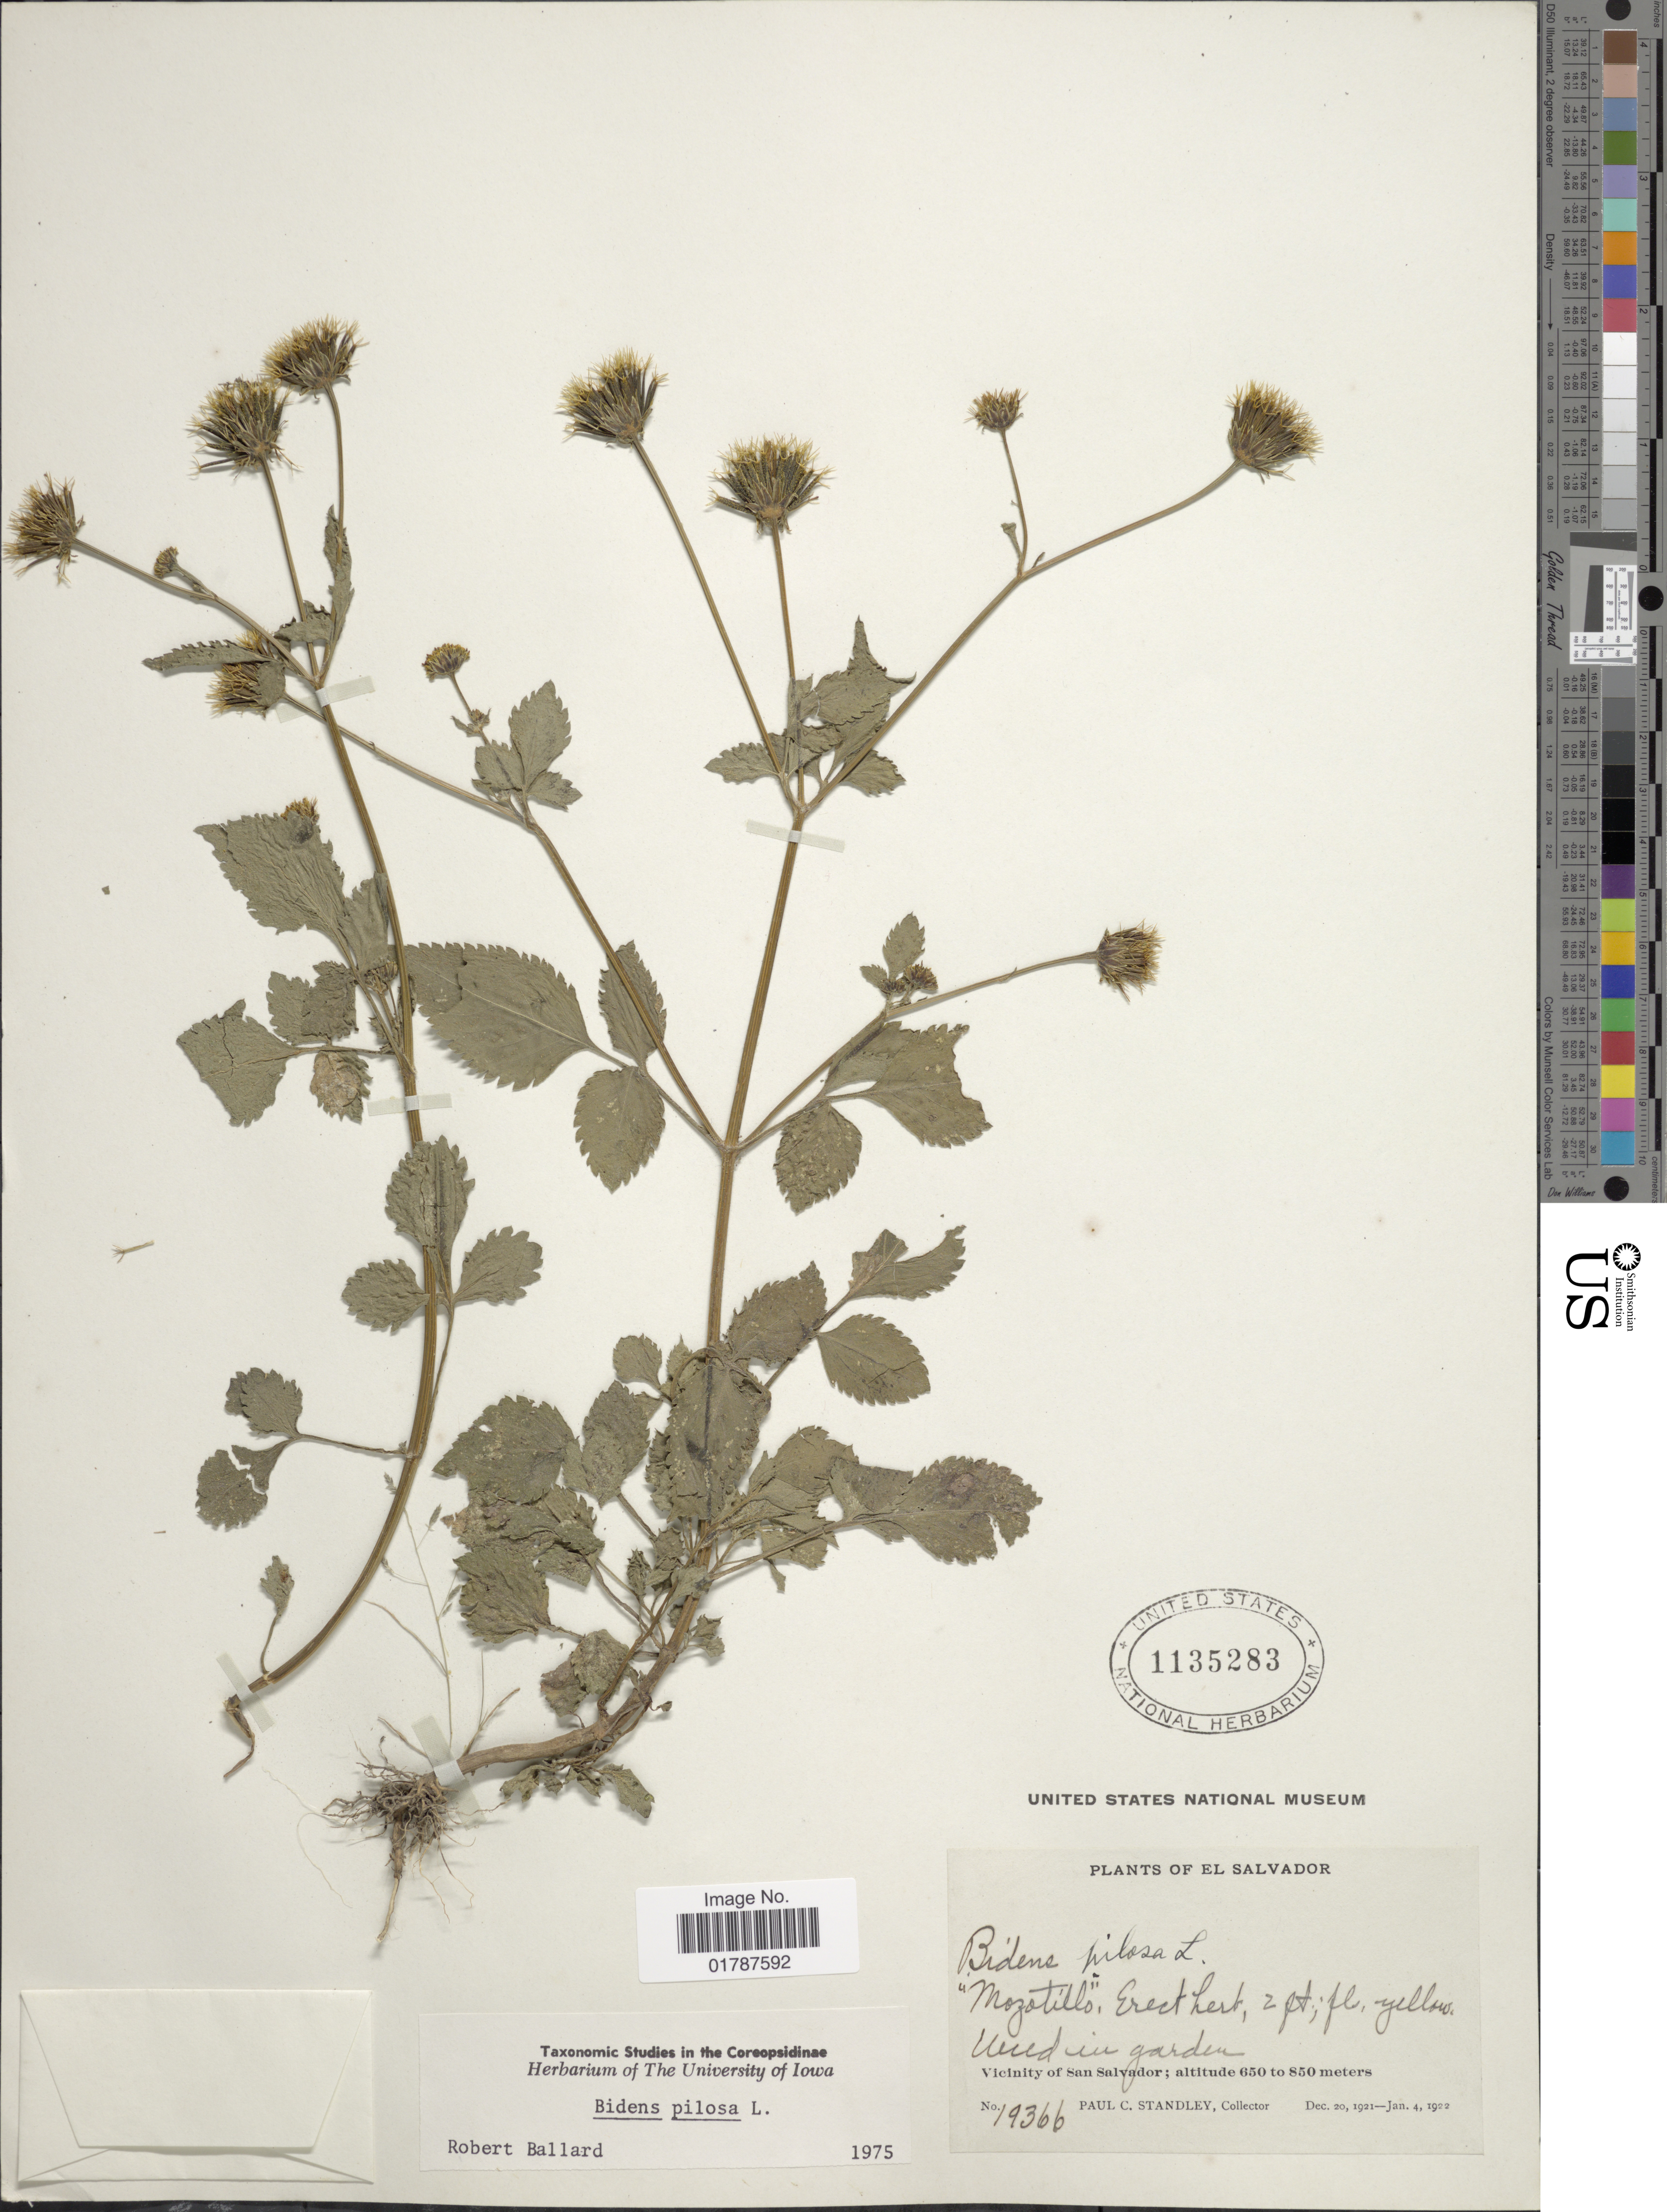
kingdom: Plantae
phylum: Tracheophyta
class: Magnoliopsida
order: Asterales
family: Asteraceae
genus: Bidens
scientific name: Bidens pilosa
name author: L.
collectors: P. C. Standley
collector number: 19366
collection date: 1921-12-20/1922-01-04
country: El Salvador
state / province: San Salvador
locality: Mozotilla, Vicinity of San Salvador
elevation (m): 650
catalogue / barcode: US 1135283